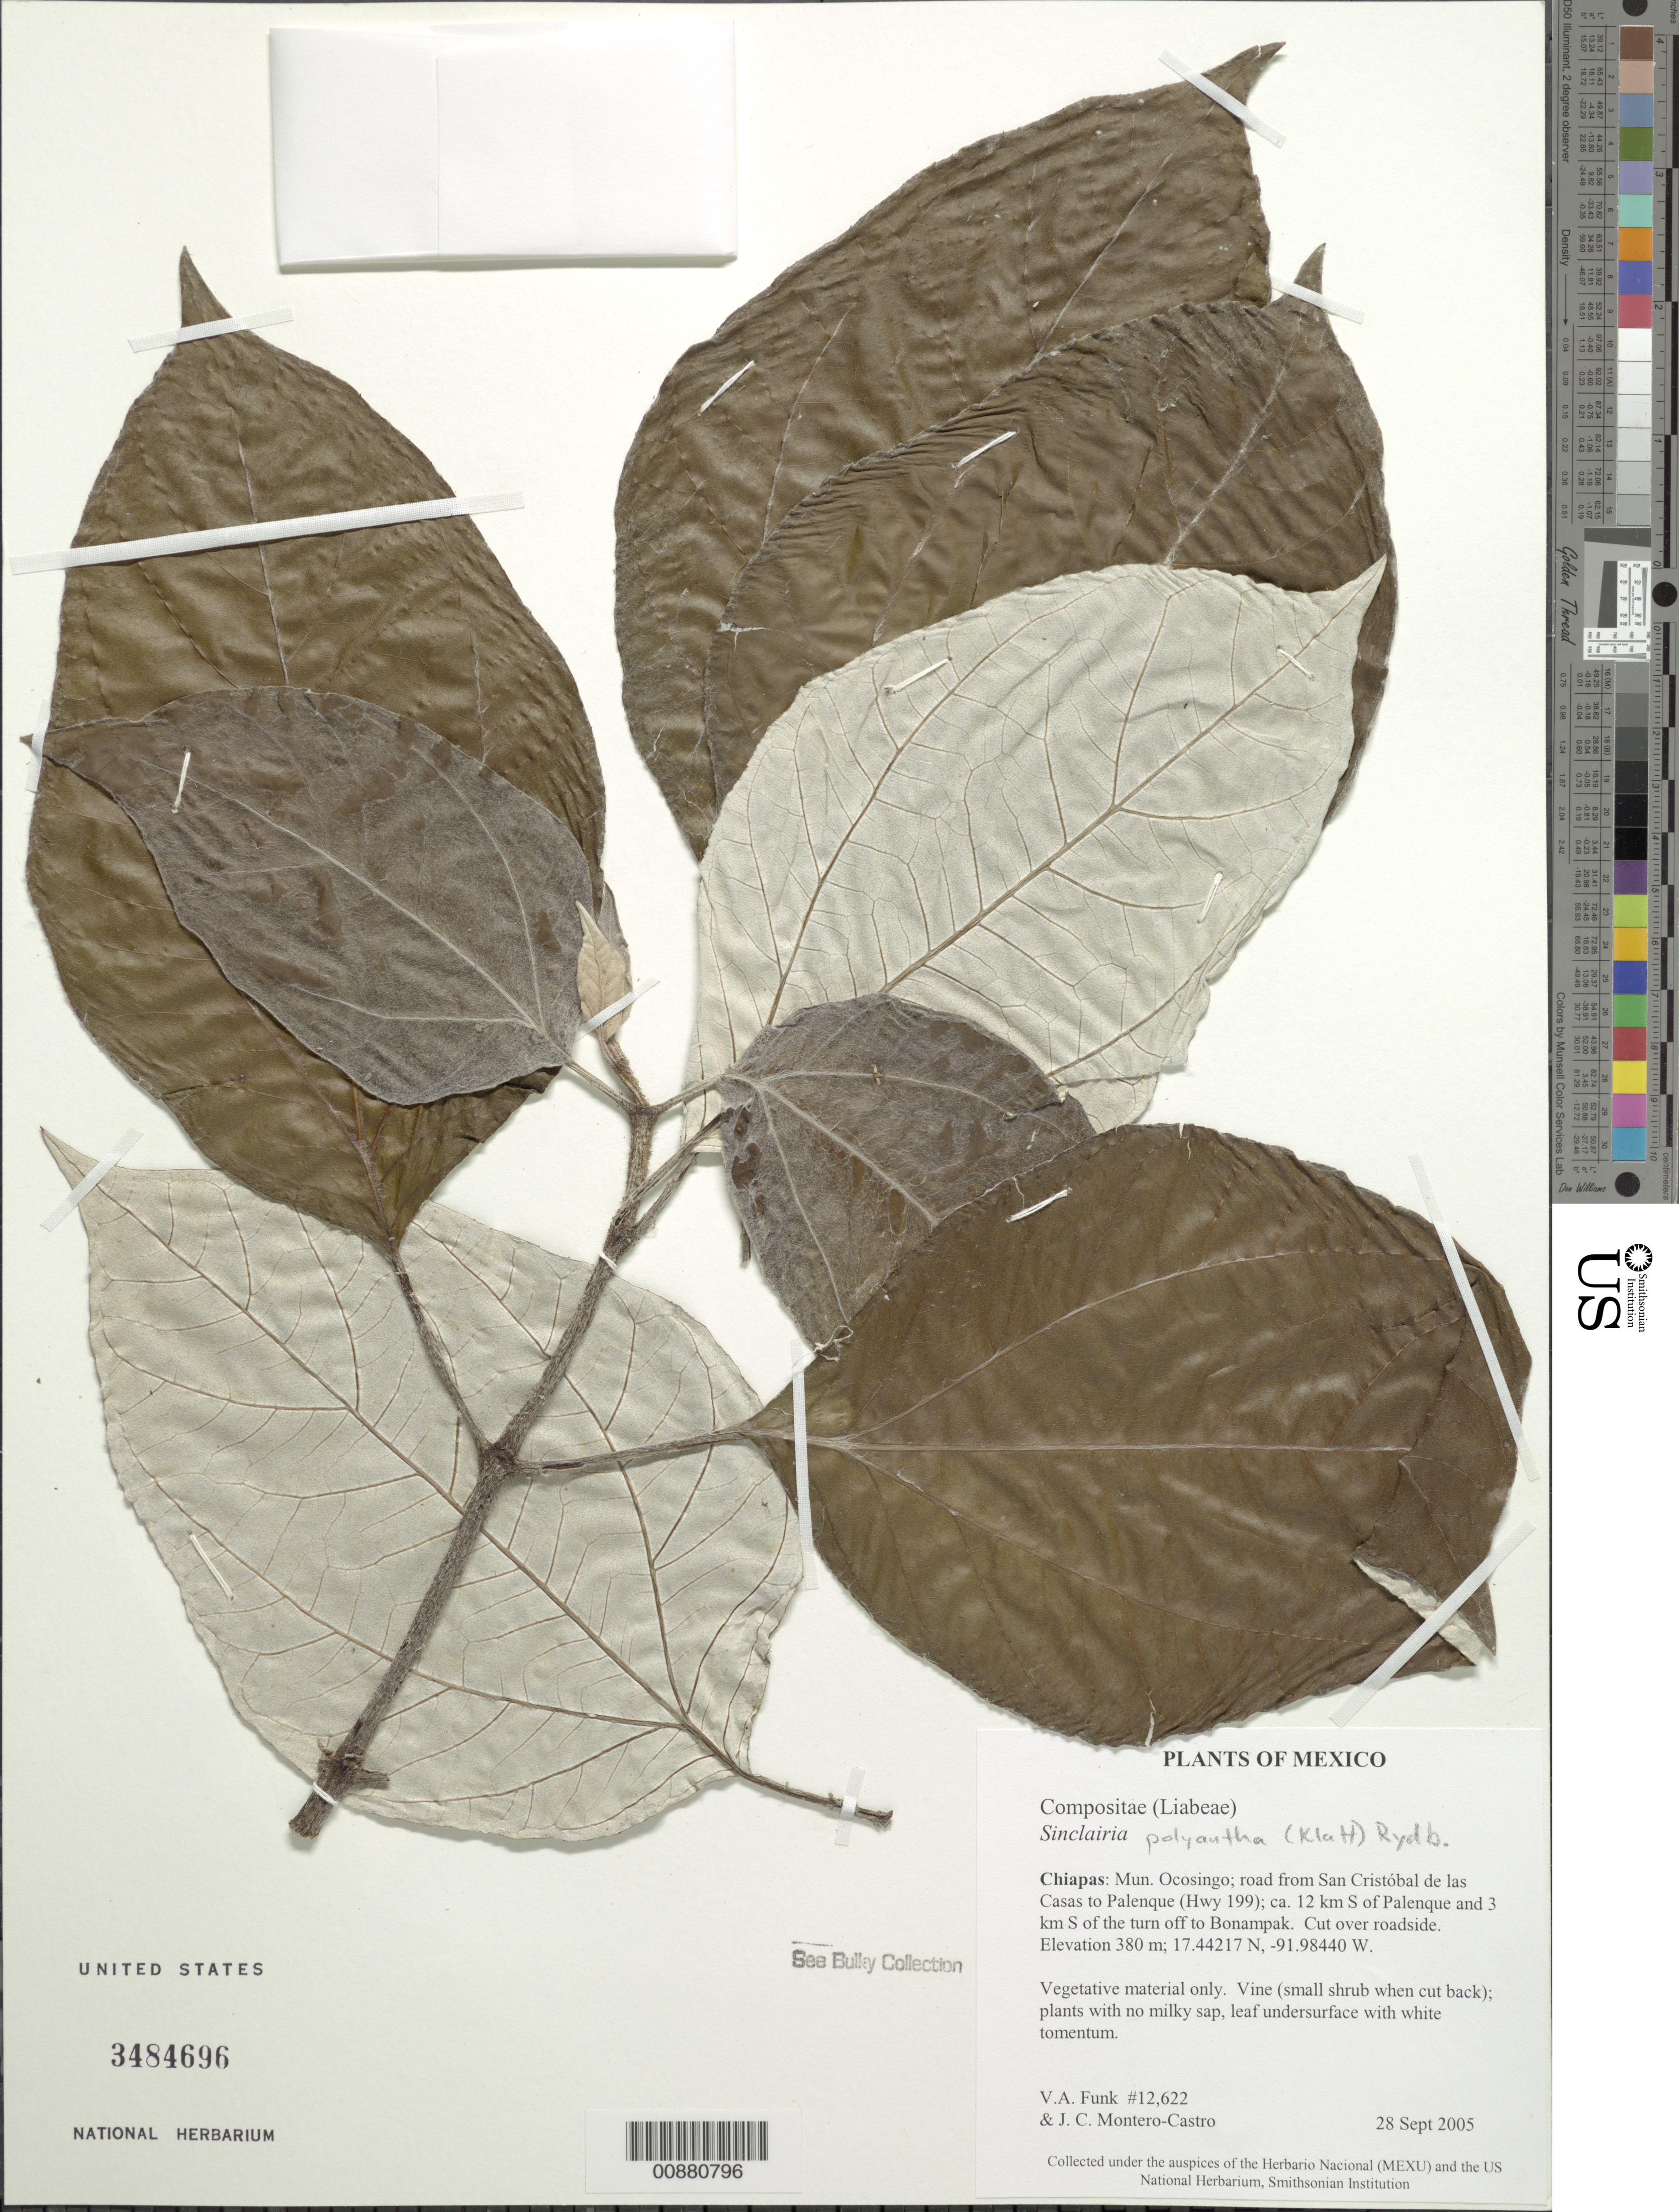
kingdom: Plantae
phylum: Tracheophyta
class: Magnoliopsida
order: Asterales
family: Asteraceae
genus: Sinclairia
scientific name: Sinclairia polyantha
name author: (Klatt) Rydb.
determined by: Funk, Vicki A., (BOT), Smithsonian Institution - National Museum of Natural History (UNITED STATES)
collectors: V. Funk & J. Montero-Castro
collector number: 12622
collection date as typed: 28 September 2005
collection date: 2005-09-28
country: Mexico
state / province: Chiapas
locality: Mun. Ocosingo, road from San Cristobal de las Casas to Palenque (Hwy 199); ca. 12 km S of Palenque and 3 km S of turn off to Bonampak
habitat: Cut over roadside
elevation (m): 380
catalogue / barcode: US 3484696